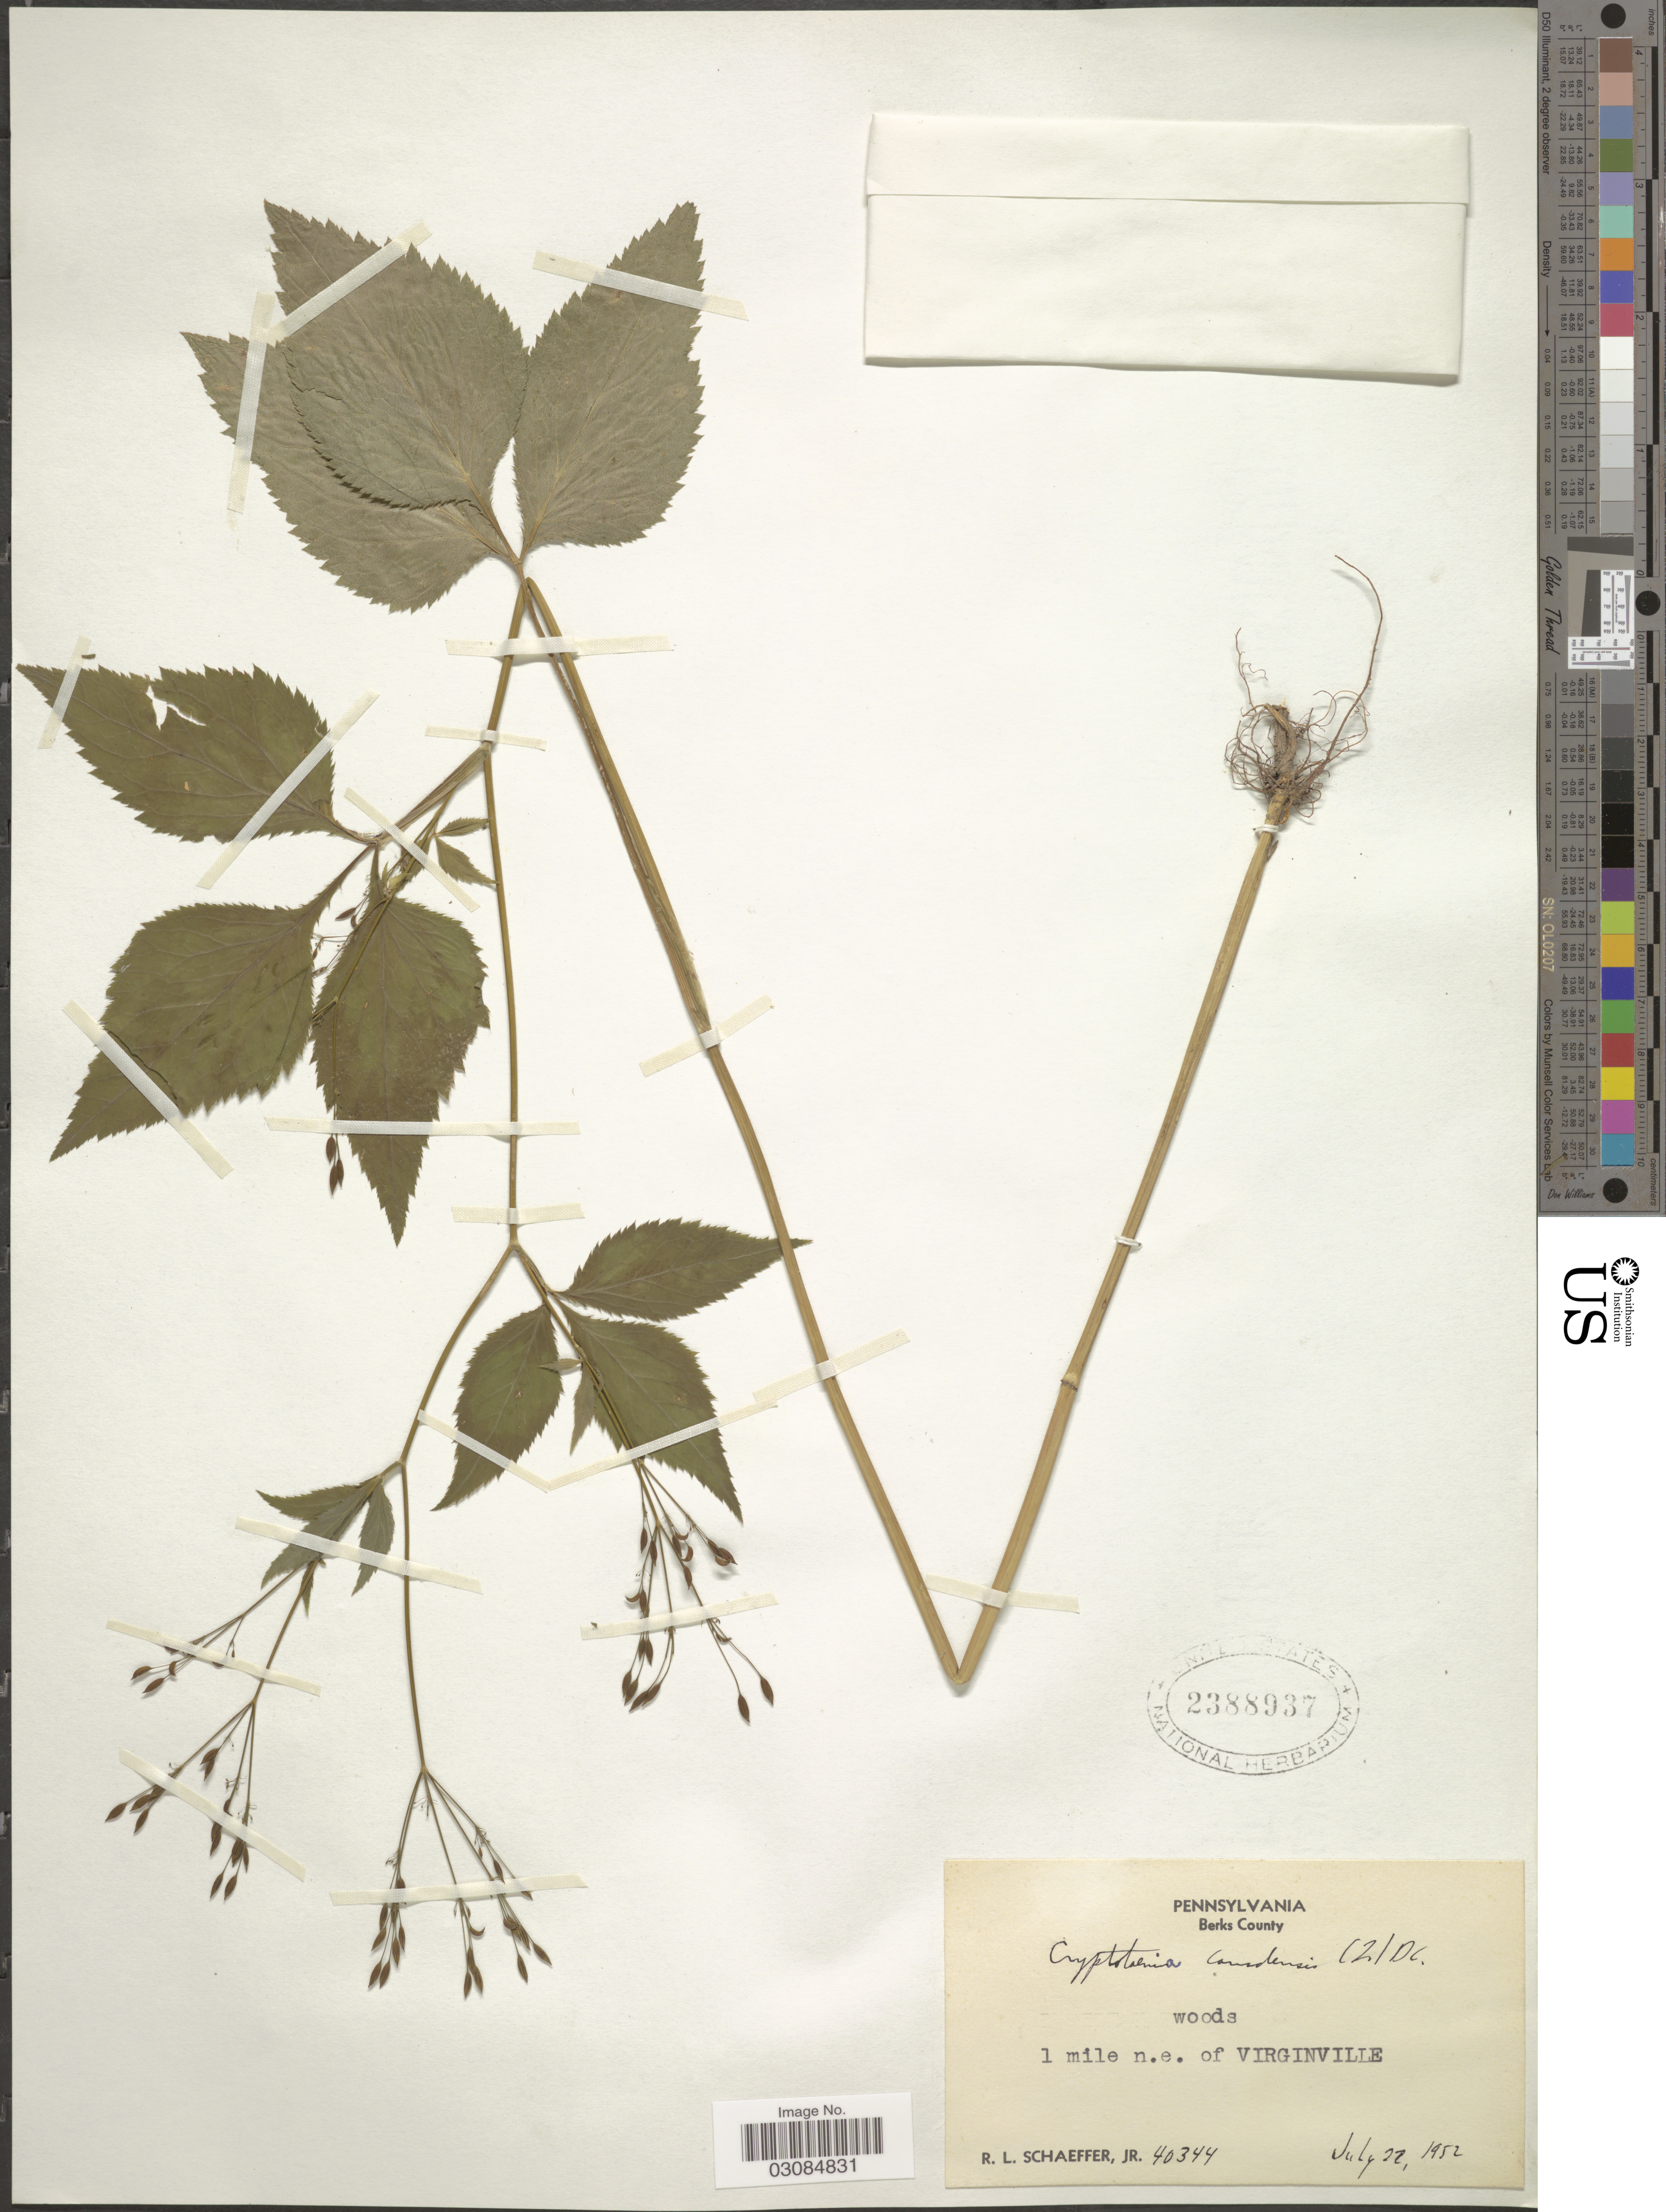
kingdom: Plantae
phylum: Tracheophyta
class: Magnoliopsida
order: Apiales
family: Apiaceae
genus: Cryptotaenia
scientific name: Cryptotaenia canadensis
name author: (L.) DC.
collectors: R. Schaeffer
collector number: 40344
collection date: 1952-07-22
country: United States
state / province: Pennsylvania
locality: Berks County, 1 mile n.e. of Virginville.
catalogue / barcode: US 2388937